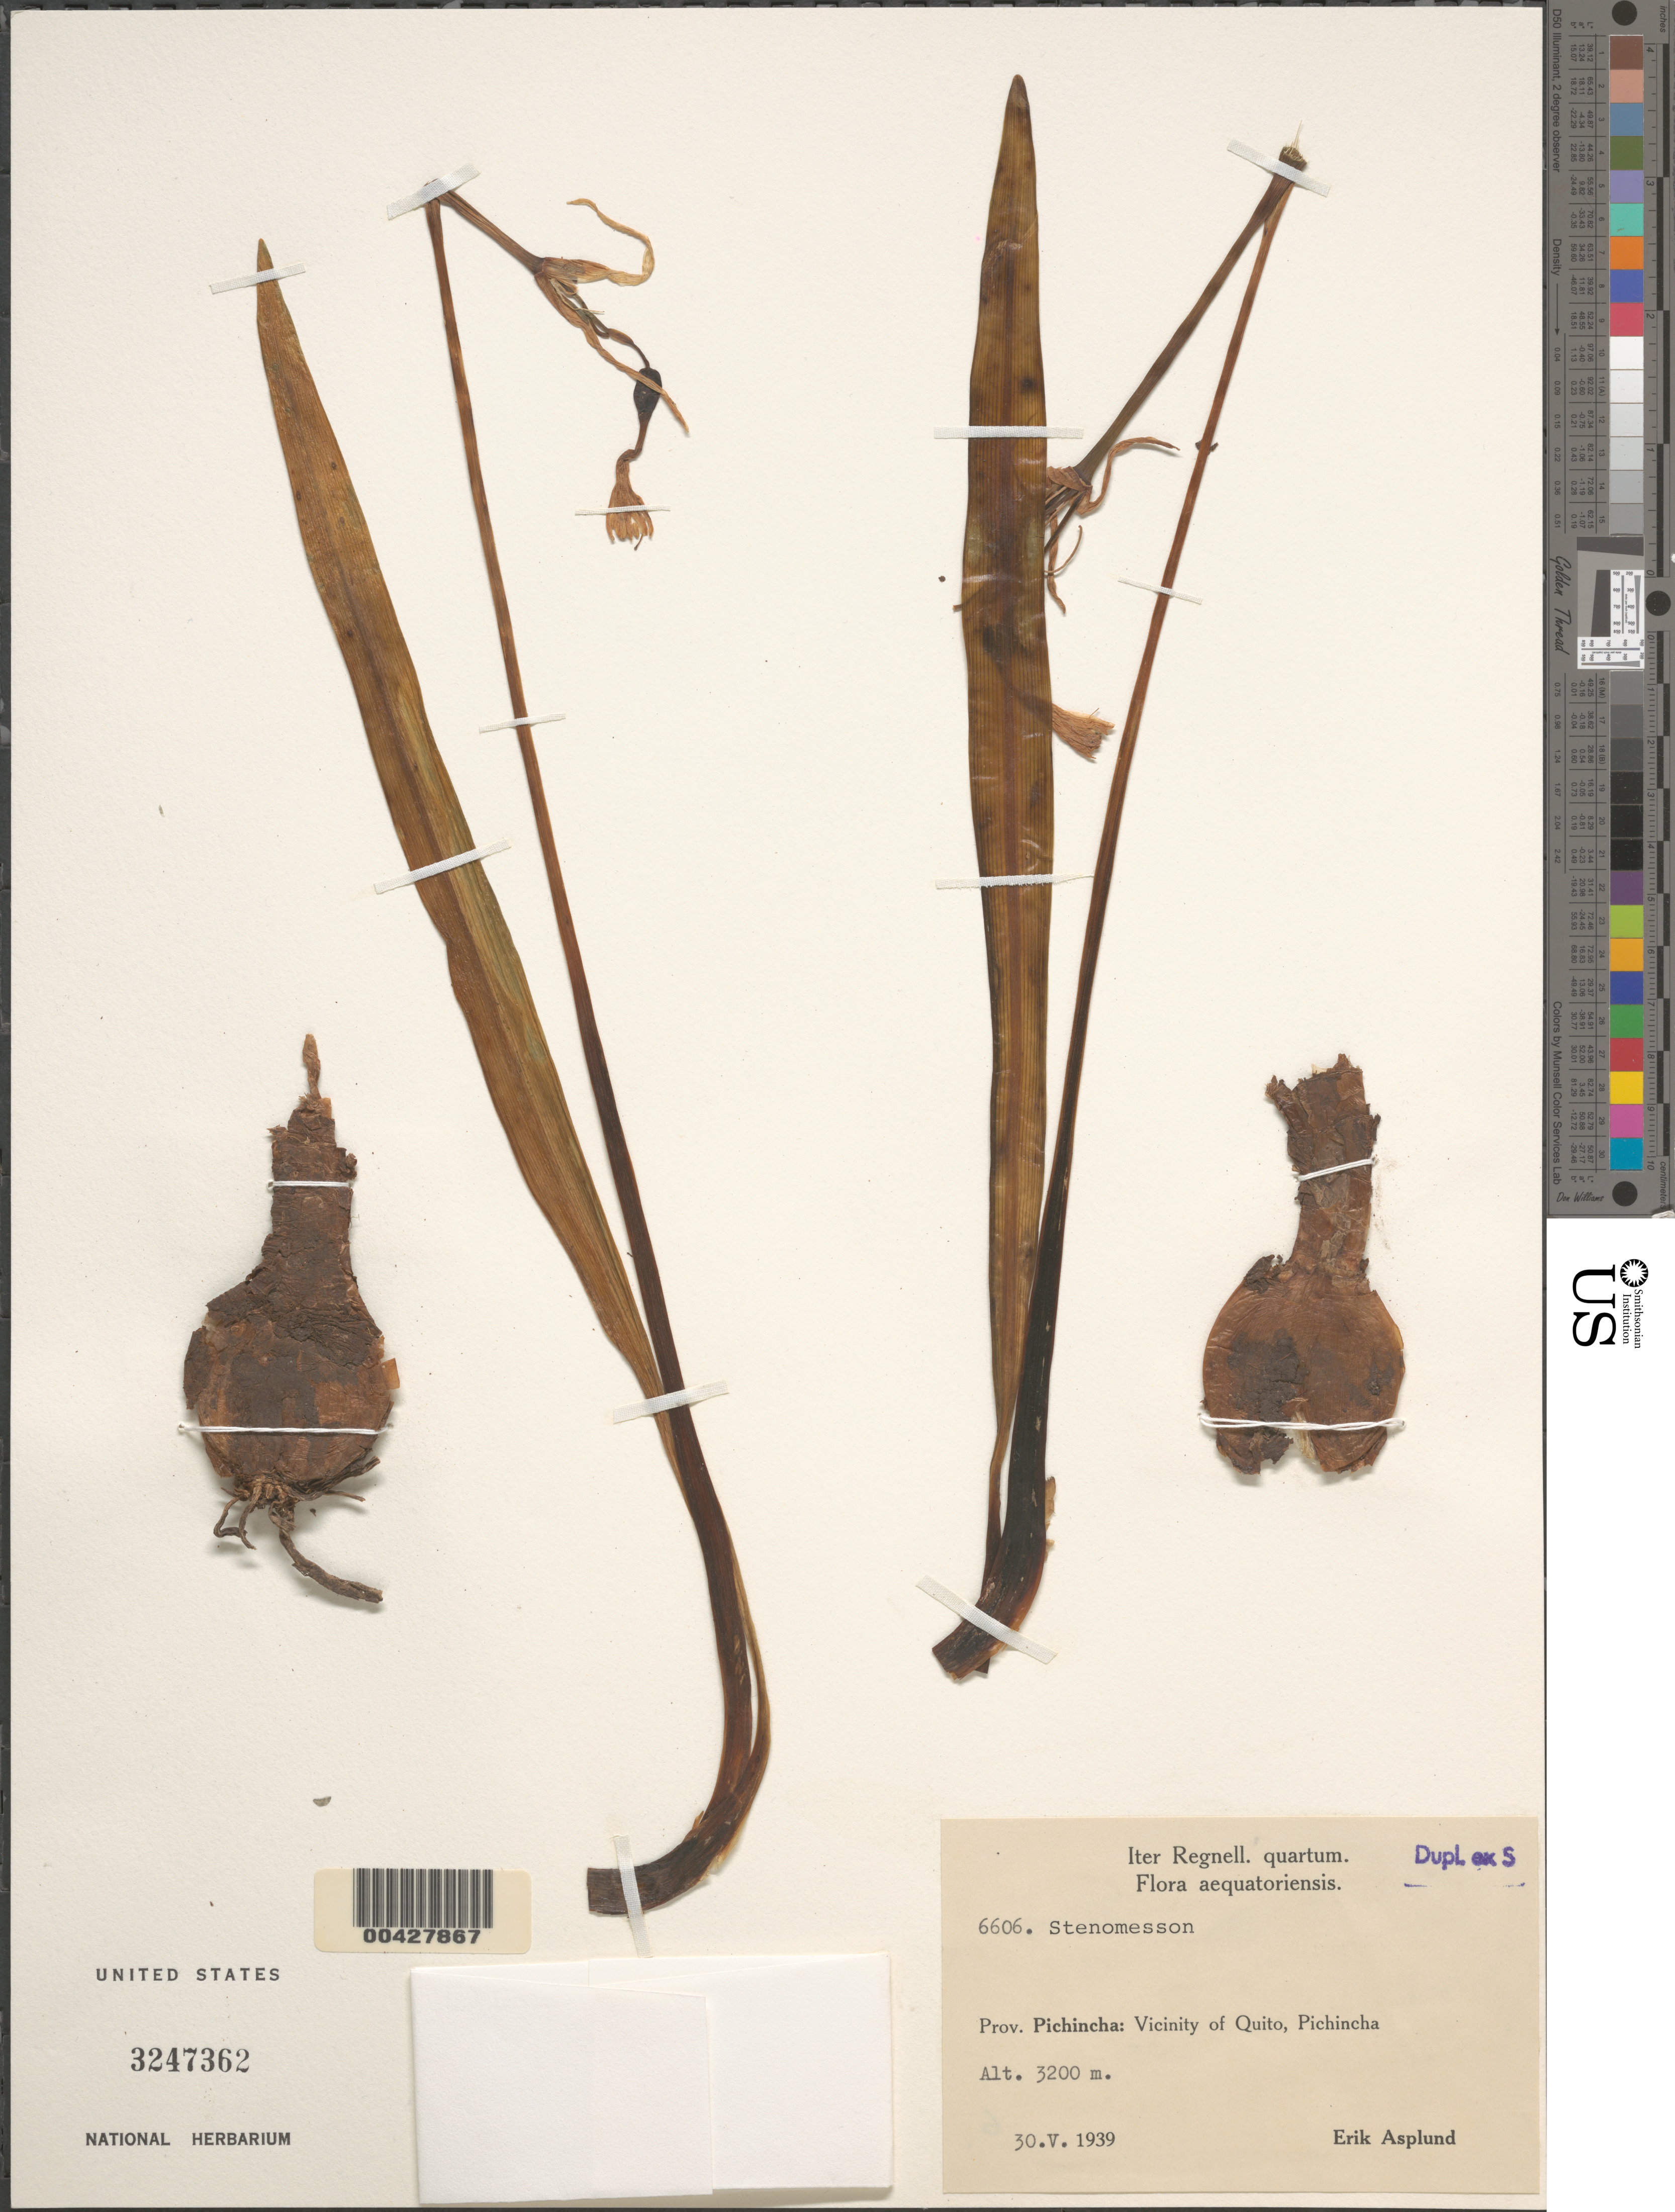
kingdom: Plantae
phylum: Tracheophyta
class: Liliopsida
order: Asparagales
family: Amaryllidaceae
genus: Stenomesson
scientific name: Stenomesson sp.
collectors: E. Asplund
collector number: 6606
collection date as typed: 30 May 1939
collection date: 1939-05-30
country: Ecuador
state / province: Pichincha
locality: Quito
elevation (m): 3200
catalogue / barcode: US 3247362